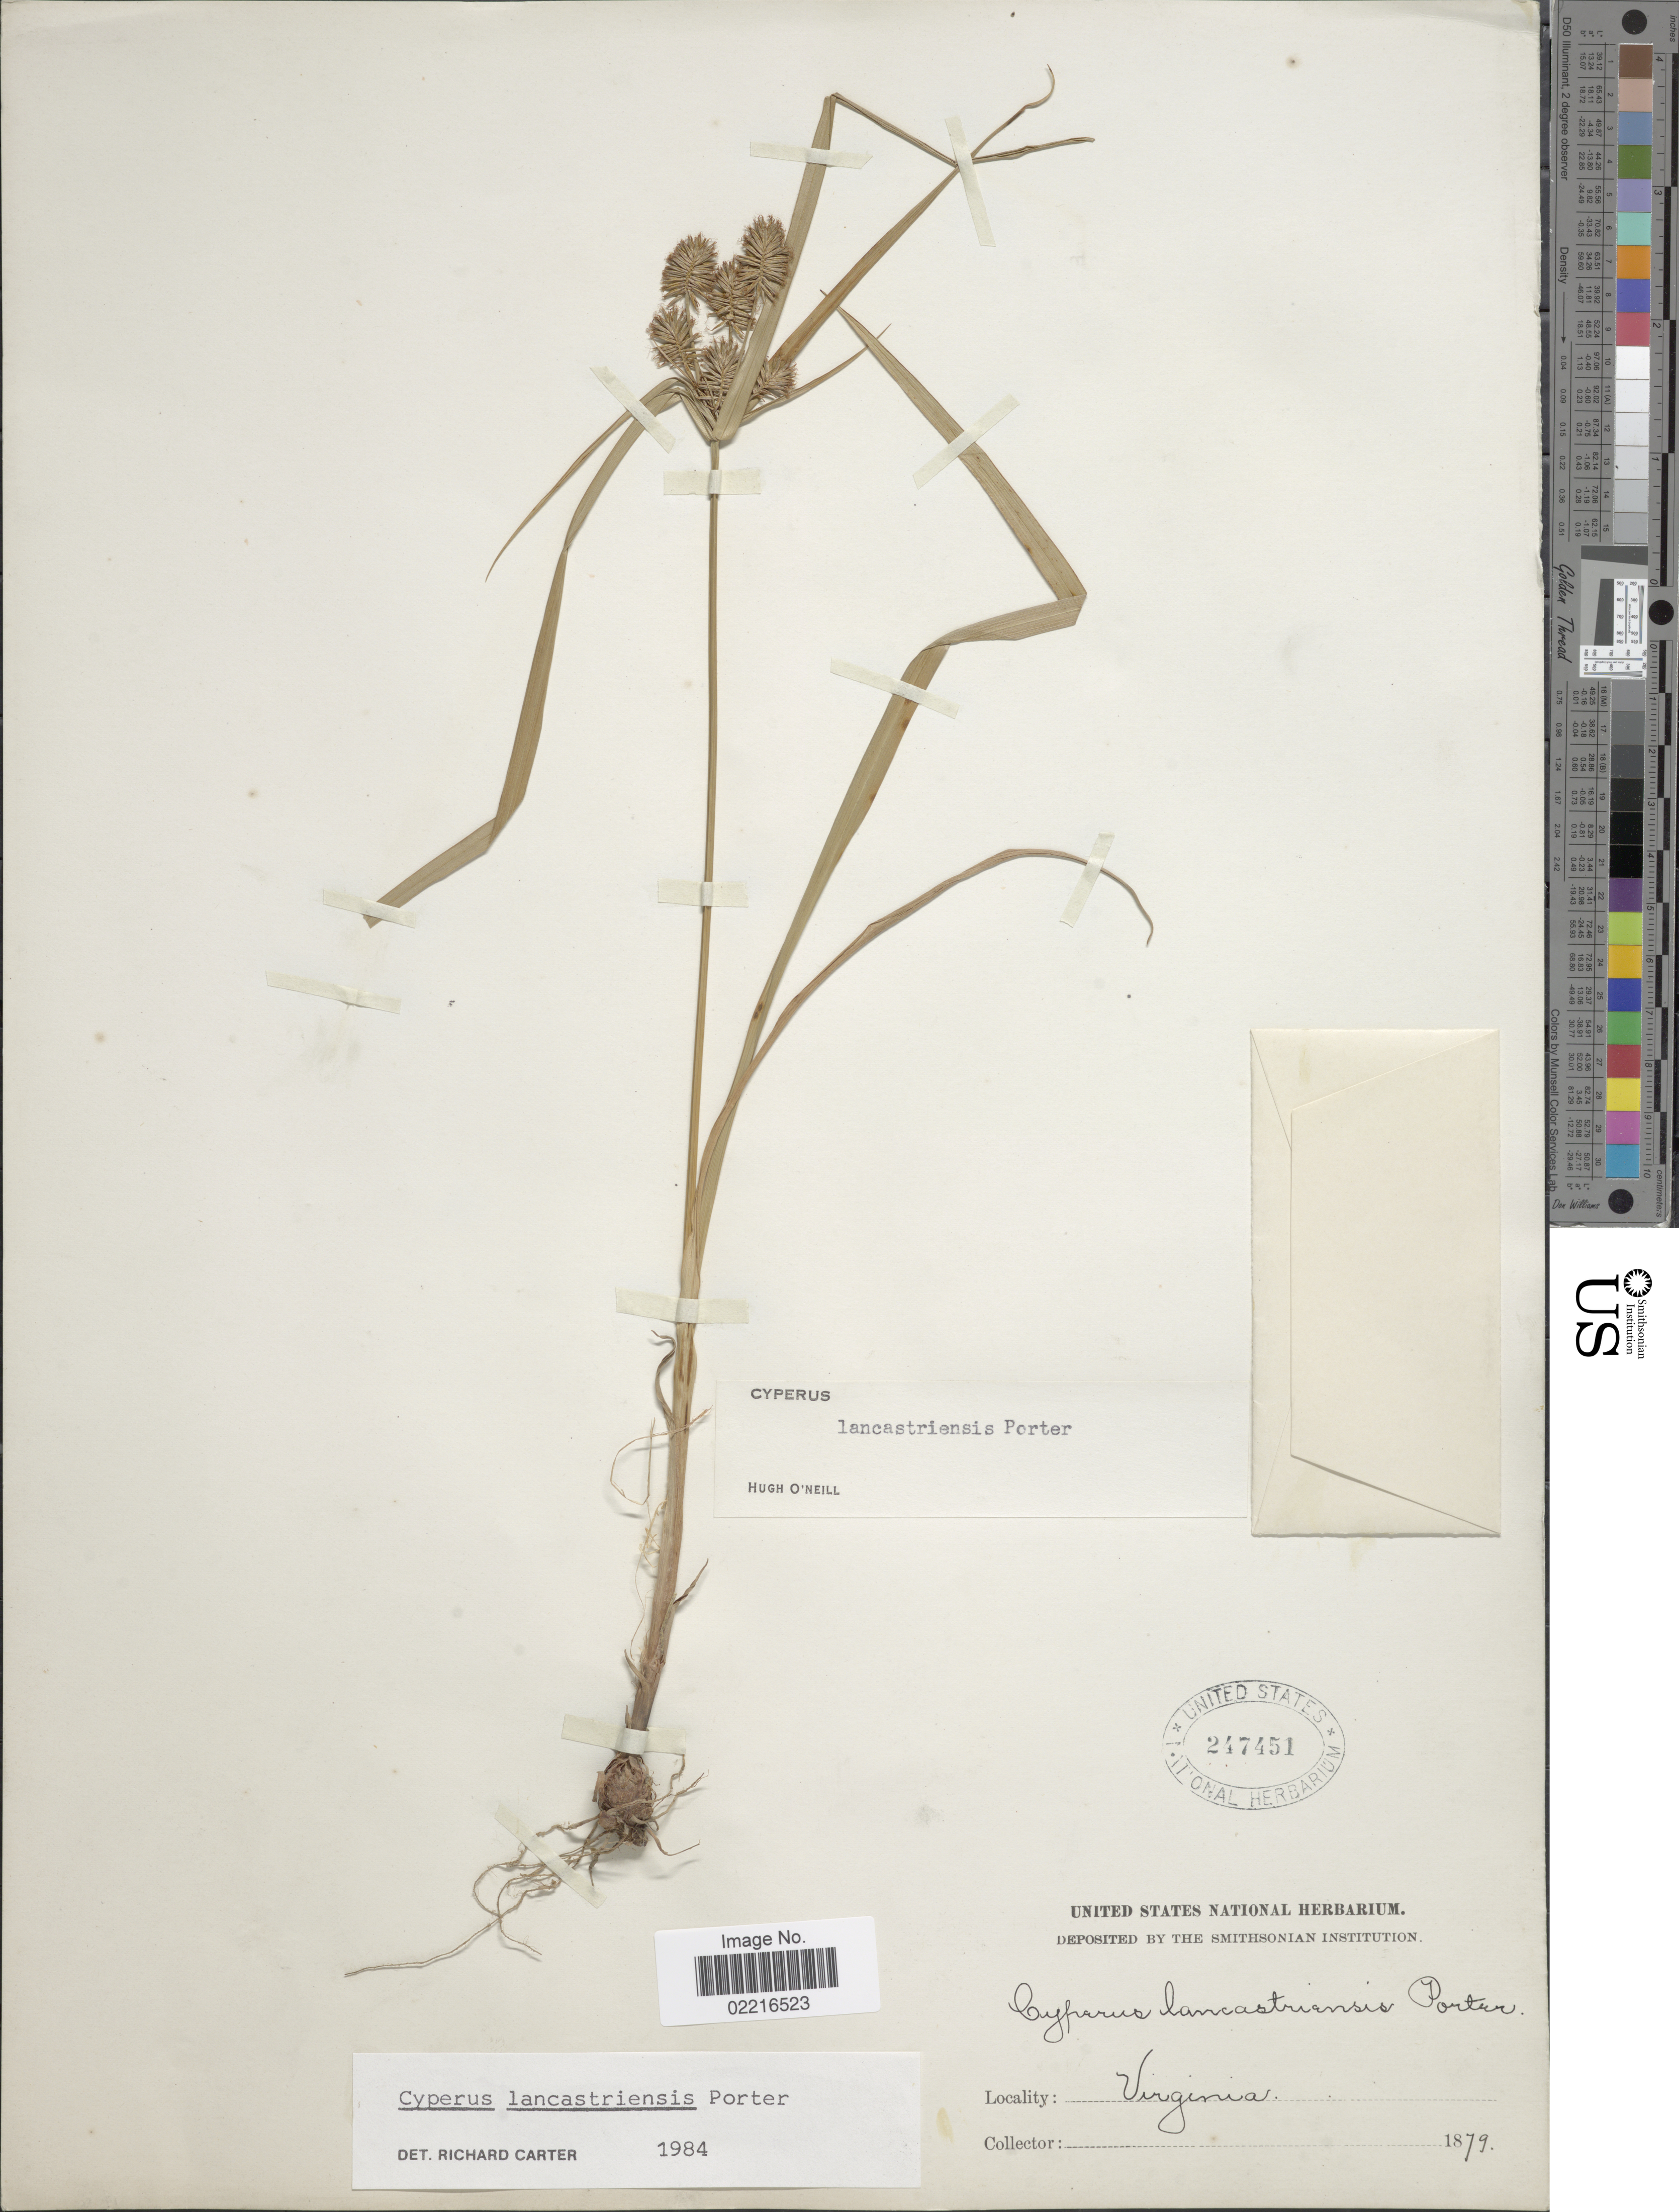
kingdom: Plantae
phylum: Tracheophyta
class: Liliopsida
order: Poales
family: Cyperaceae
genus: Cyperus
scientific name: Cyperus lancastriensis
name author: Porter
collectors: U.S. National Herbarium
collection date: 1879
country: United States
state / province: Virginia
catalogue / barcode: US 247451